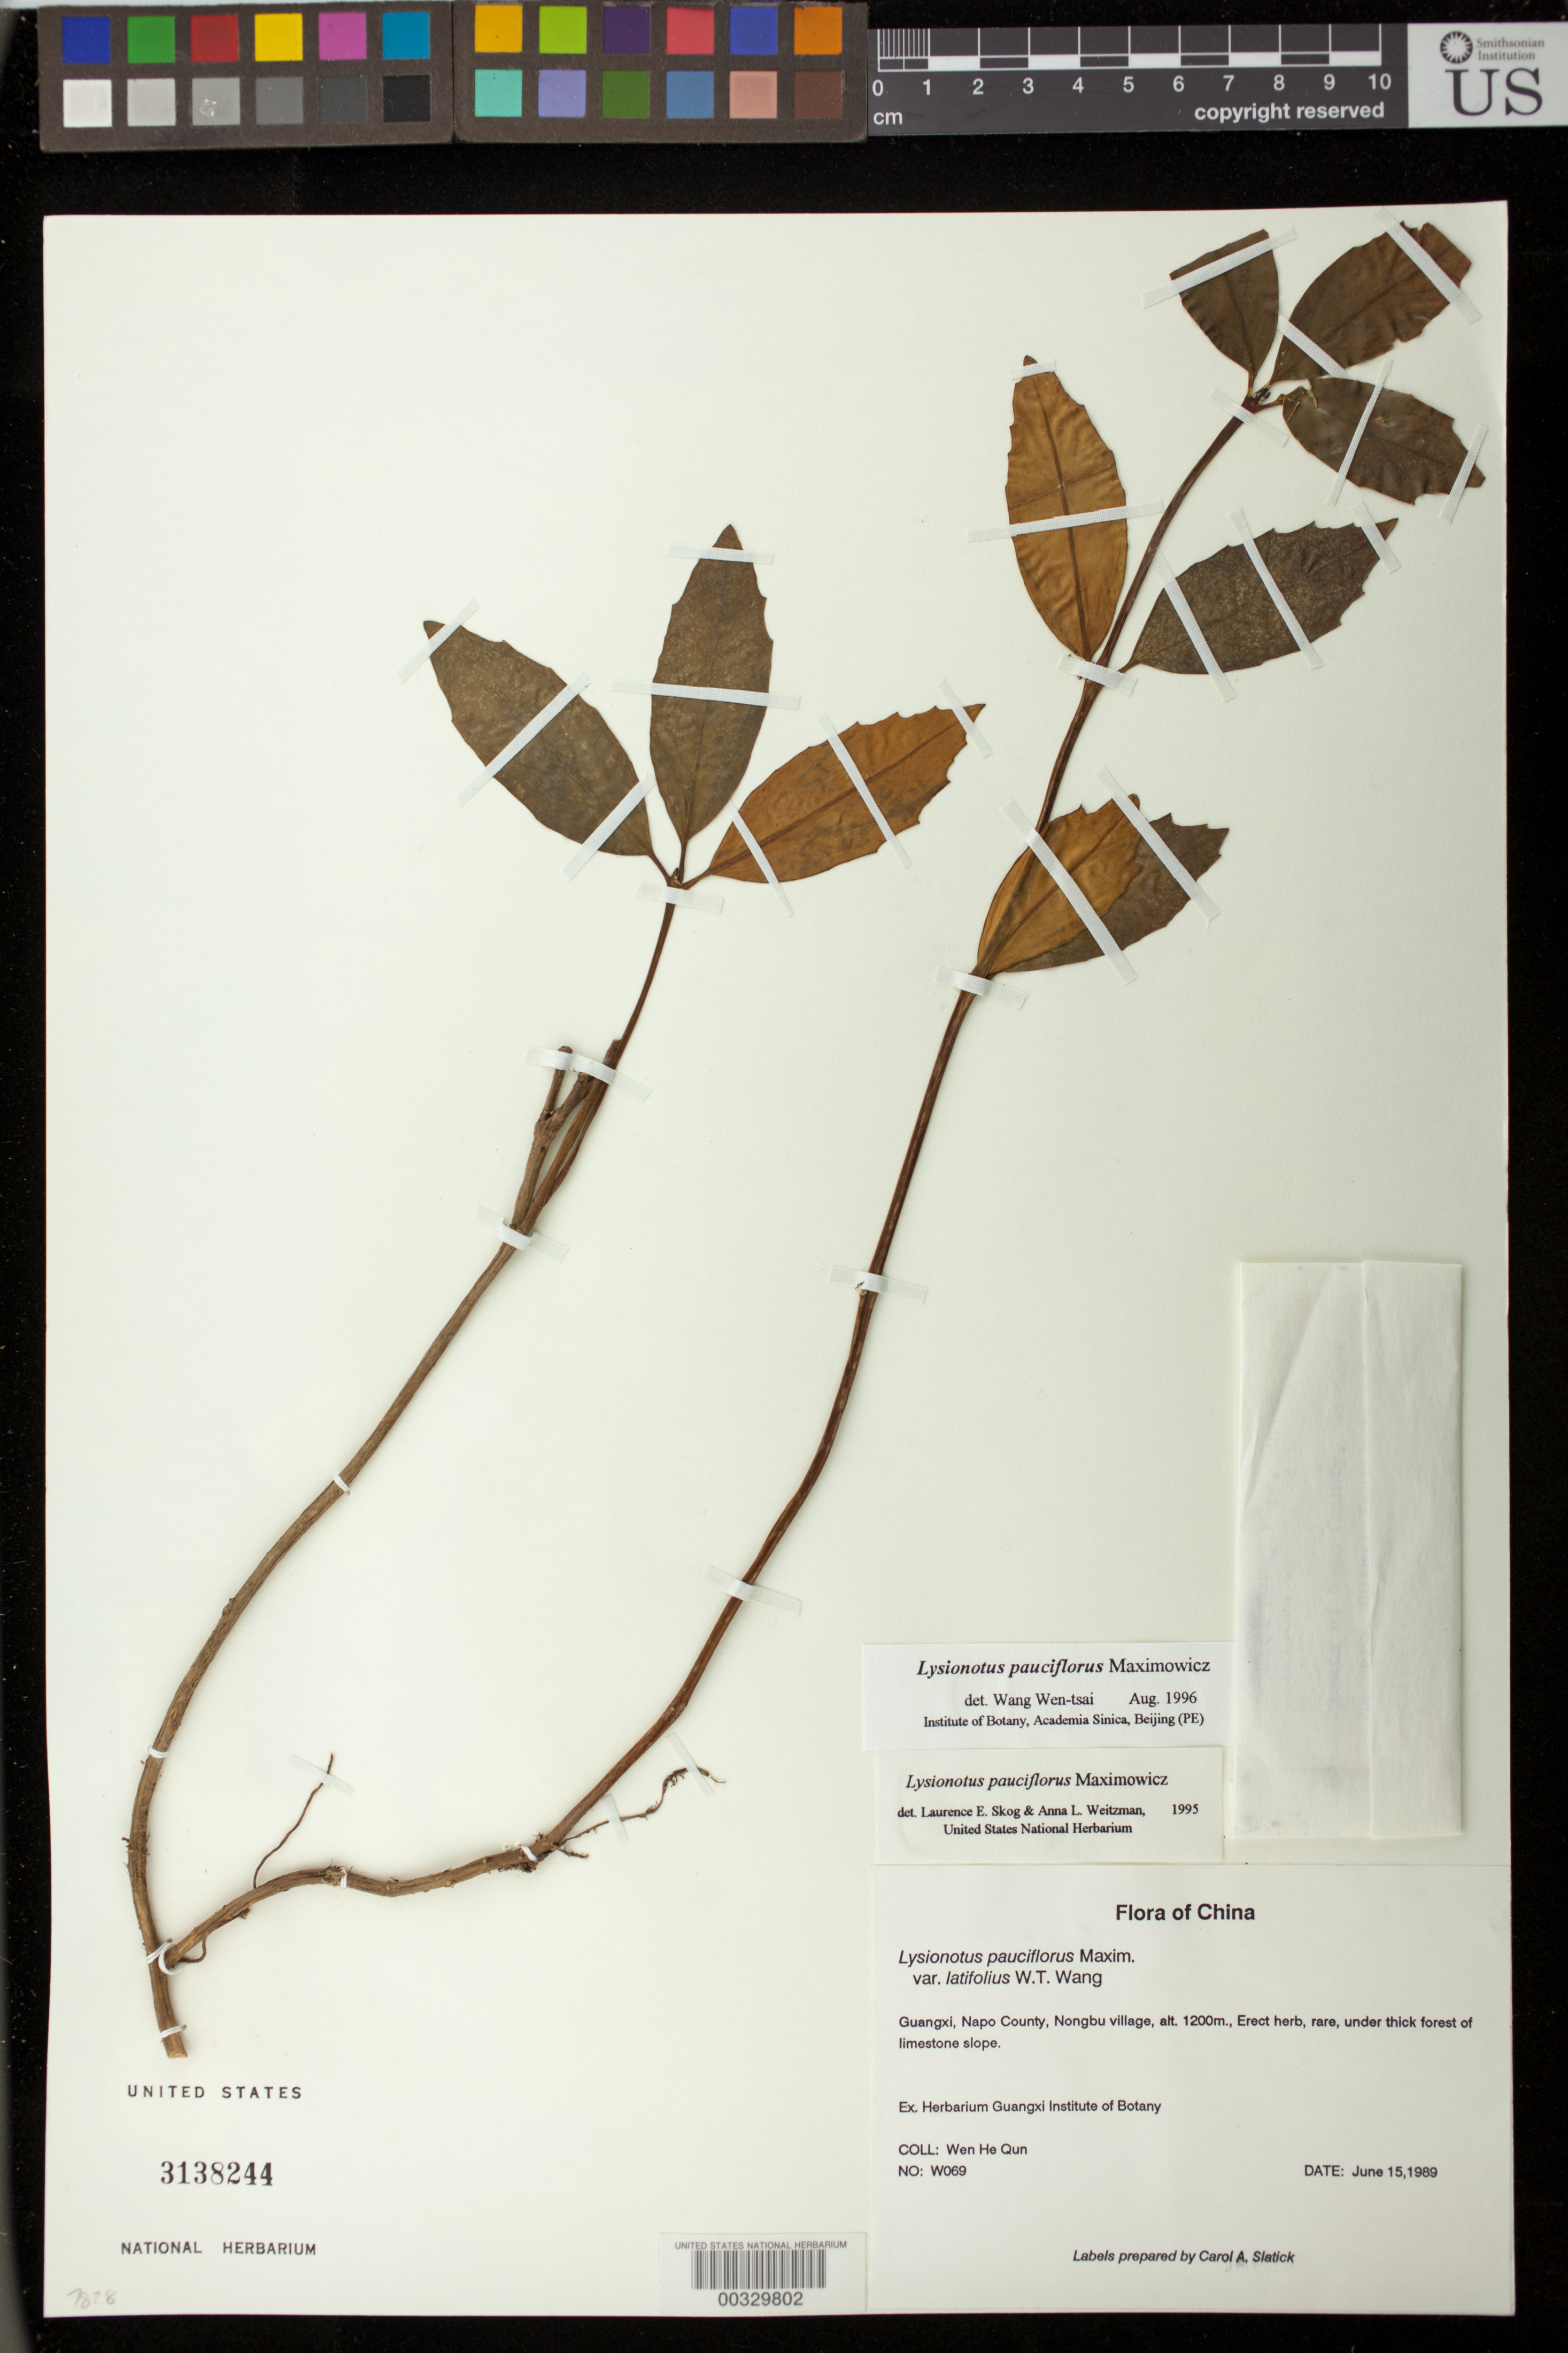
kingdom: Plantae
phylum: Tracheophyta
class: Magnoliopsida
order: Lamiales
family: Gesneriaceae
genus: Lysionotus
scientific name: Lysionotus pauciflorus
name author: Maxim.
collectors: H. Wen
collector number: W069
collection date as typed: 15 Jun 1989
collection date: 1989-06-15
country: China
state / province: Guangxi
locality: Guangxi, napo county, nongbu village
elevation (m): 1200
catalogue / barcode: US 3138244